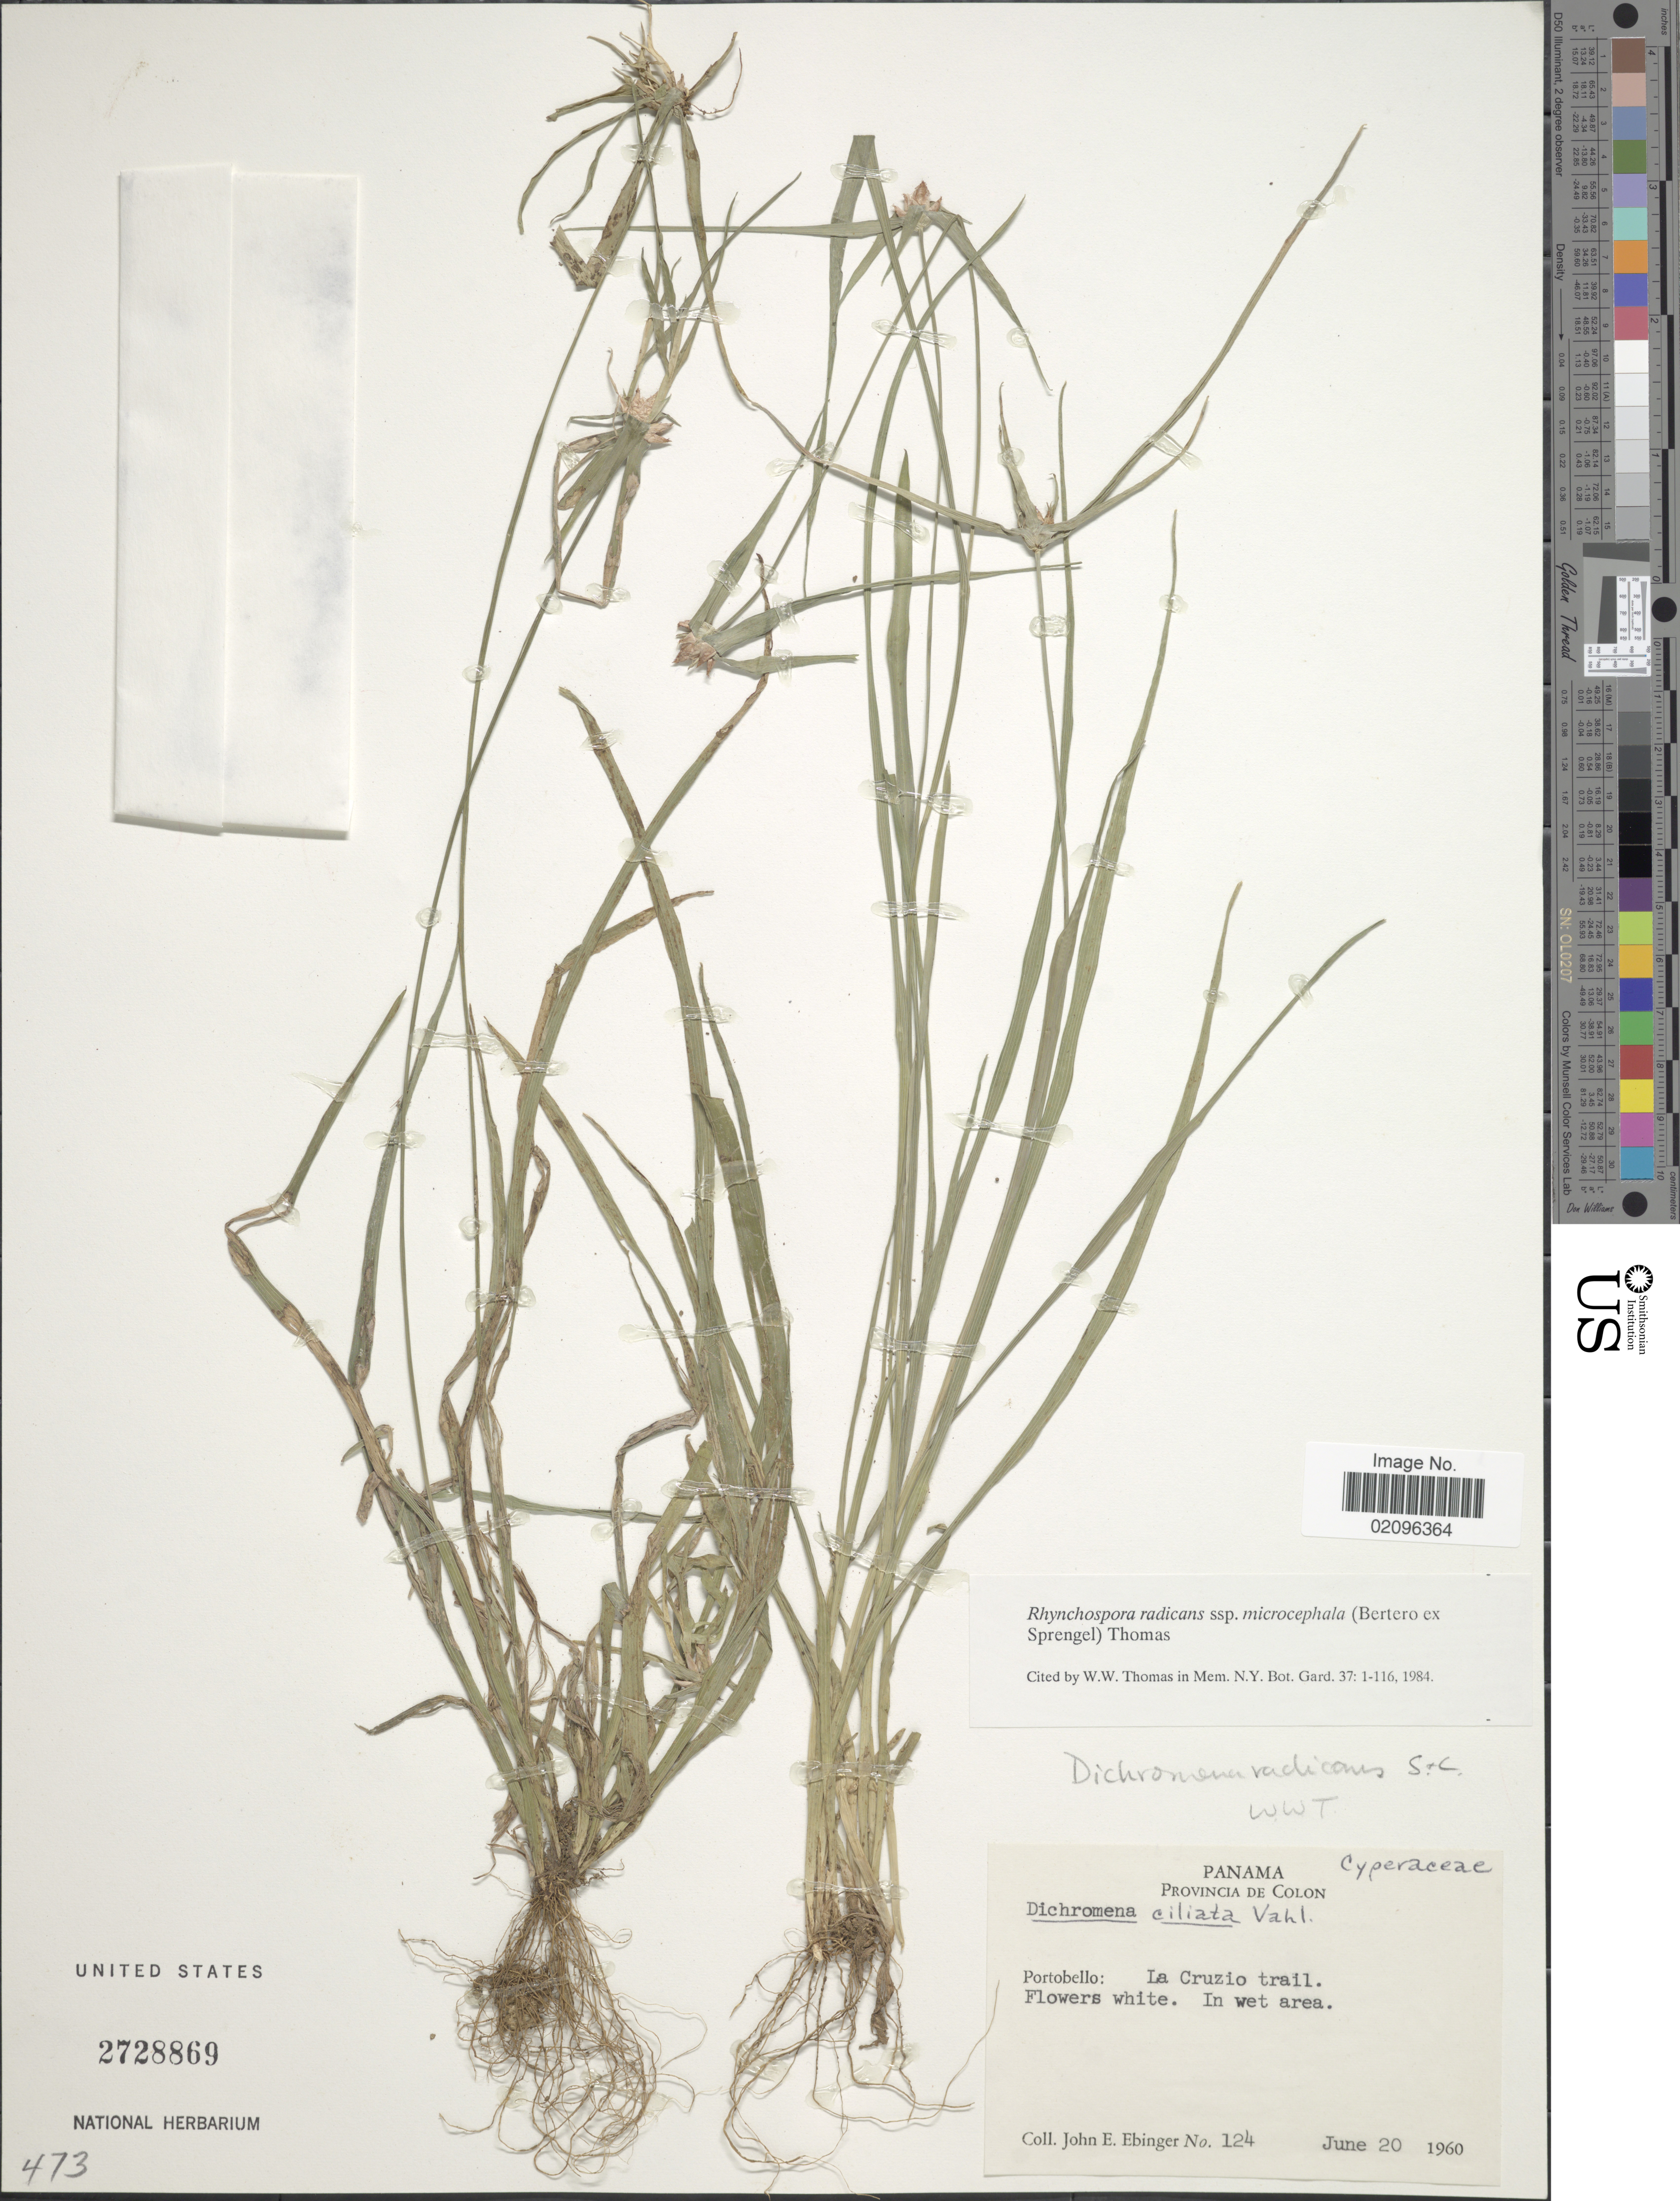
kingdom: Plantae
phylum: Tracheophyta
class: Liliopsida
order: Poales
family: Cyperaceae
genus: Rhynchospora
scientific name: Rhynchospora radicans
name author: (Schltdl. & Cham.) H. Pfeiff.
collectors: J. Ebinger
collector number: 124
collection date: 1960-06-20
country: Panama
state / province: Colón / Panamá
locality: Provincia de Colon, Portobello: La Cruzio trail.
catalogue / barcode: US 2728869